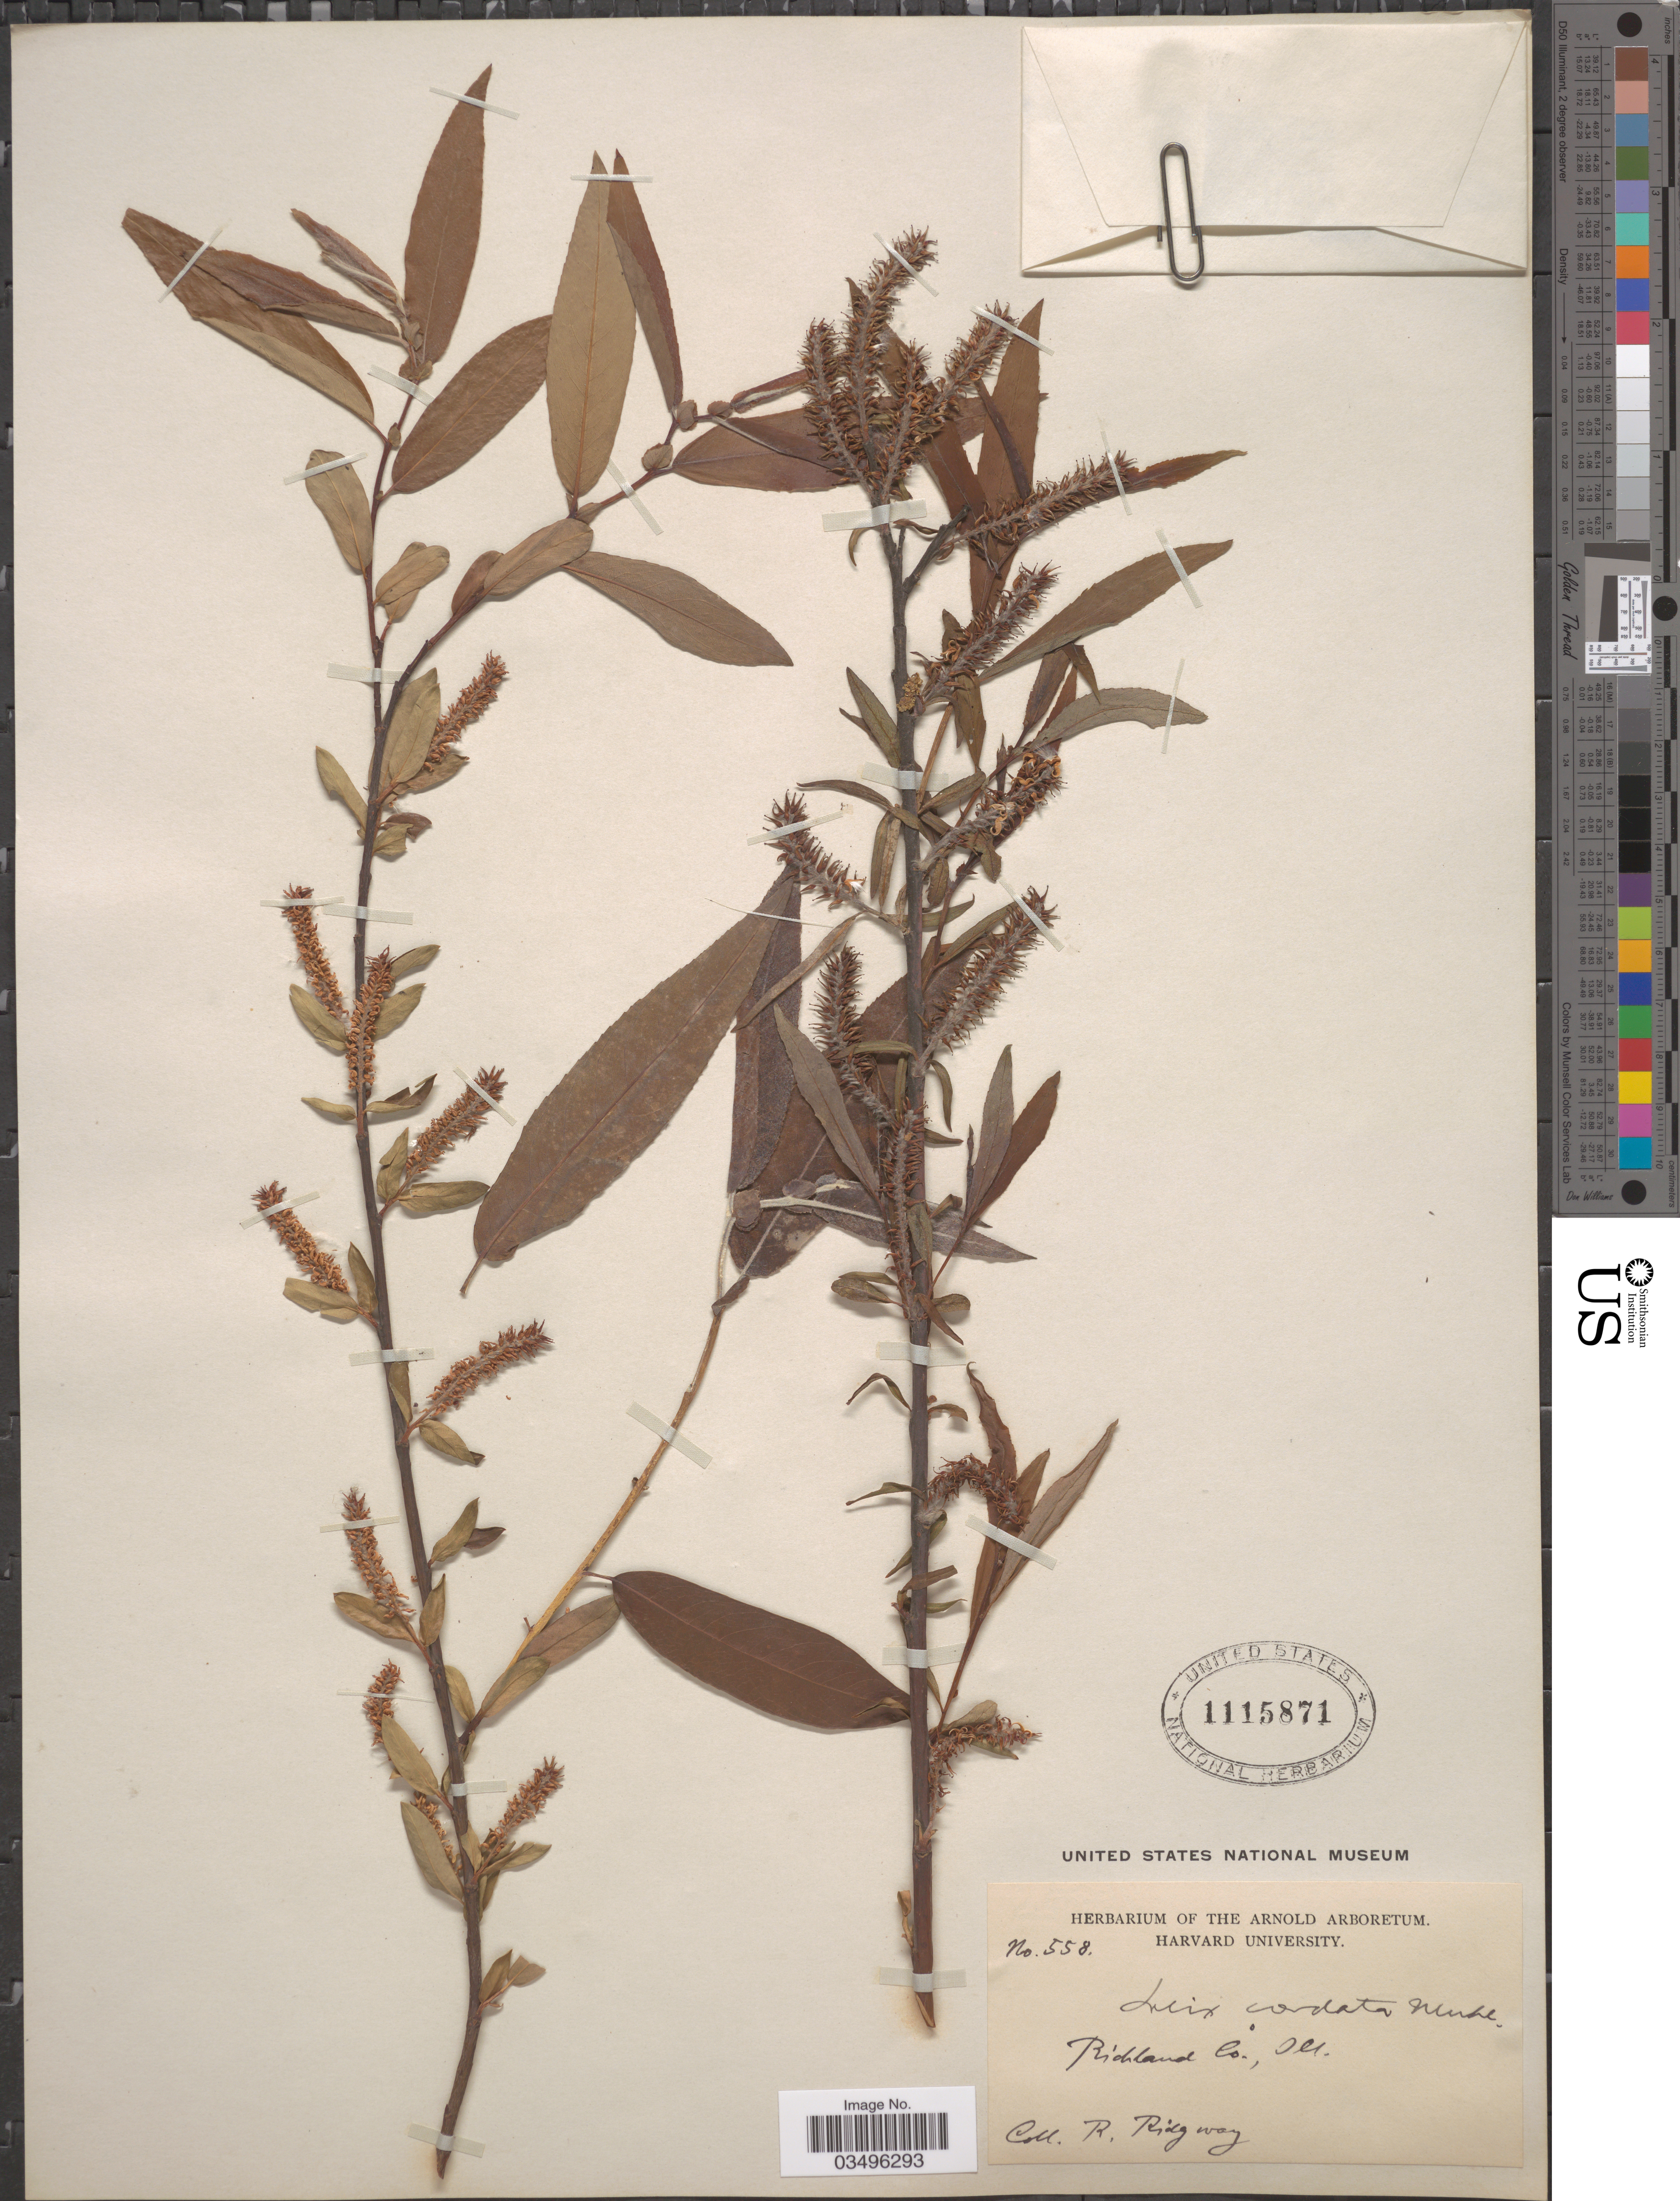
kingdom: Plantae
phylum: Tracheophyta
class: Magnoliopsida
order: Malpighiales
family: Salicaceae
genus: Salix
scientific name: Salix cordata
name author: Michx.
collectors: R. Ridgway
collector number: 558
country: United States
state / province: Illinois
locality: Richland Co.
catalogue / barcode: US 1115871